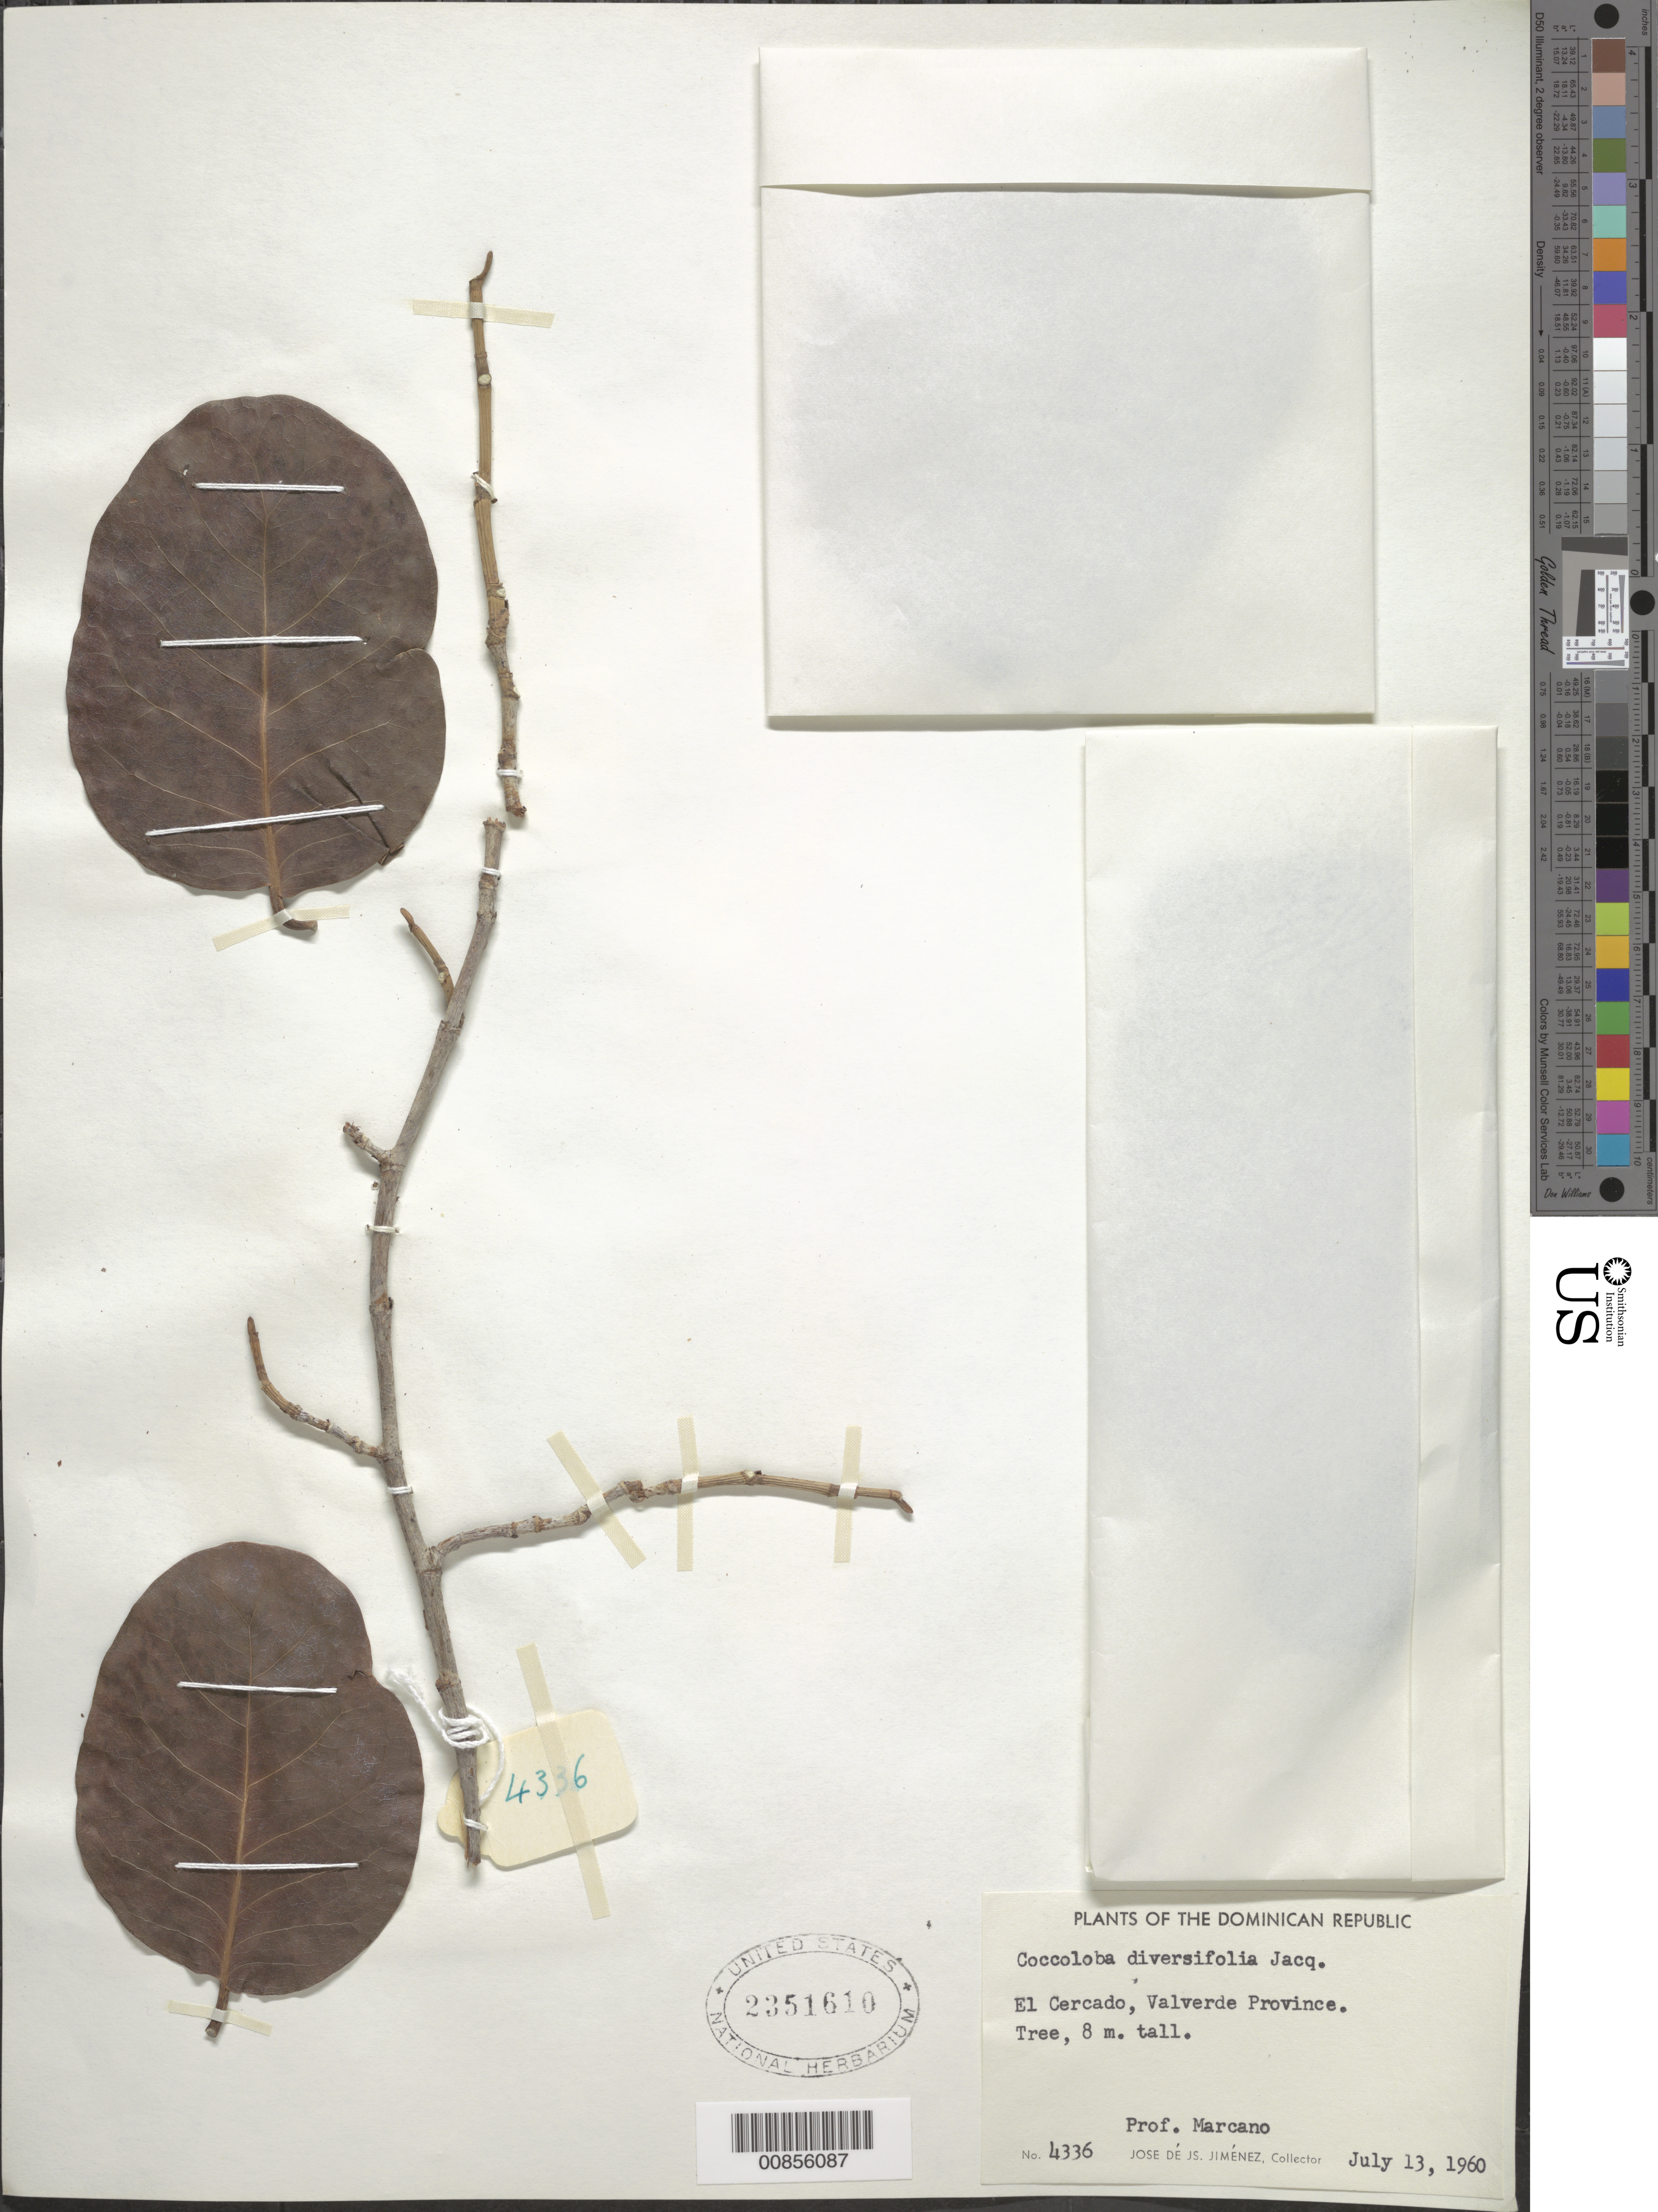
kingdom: Plantae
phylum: Tracheophyta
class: Magnoliopsida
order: Caryophyllales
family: Polygonaceae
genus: Coccoloba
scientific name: Coccoloba diversifolia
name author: Jacq.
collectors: J. J. Jiménez Almonte & E. J. Marcano F.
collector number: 4336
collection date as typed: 13 Jul 1960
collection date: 1960-07-13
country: Dominican Republic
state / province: Valverde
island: Hispaniola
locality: El Cercado.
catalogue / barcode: US 2351610